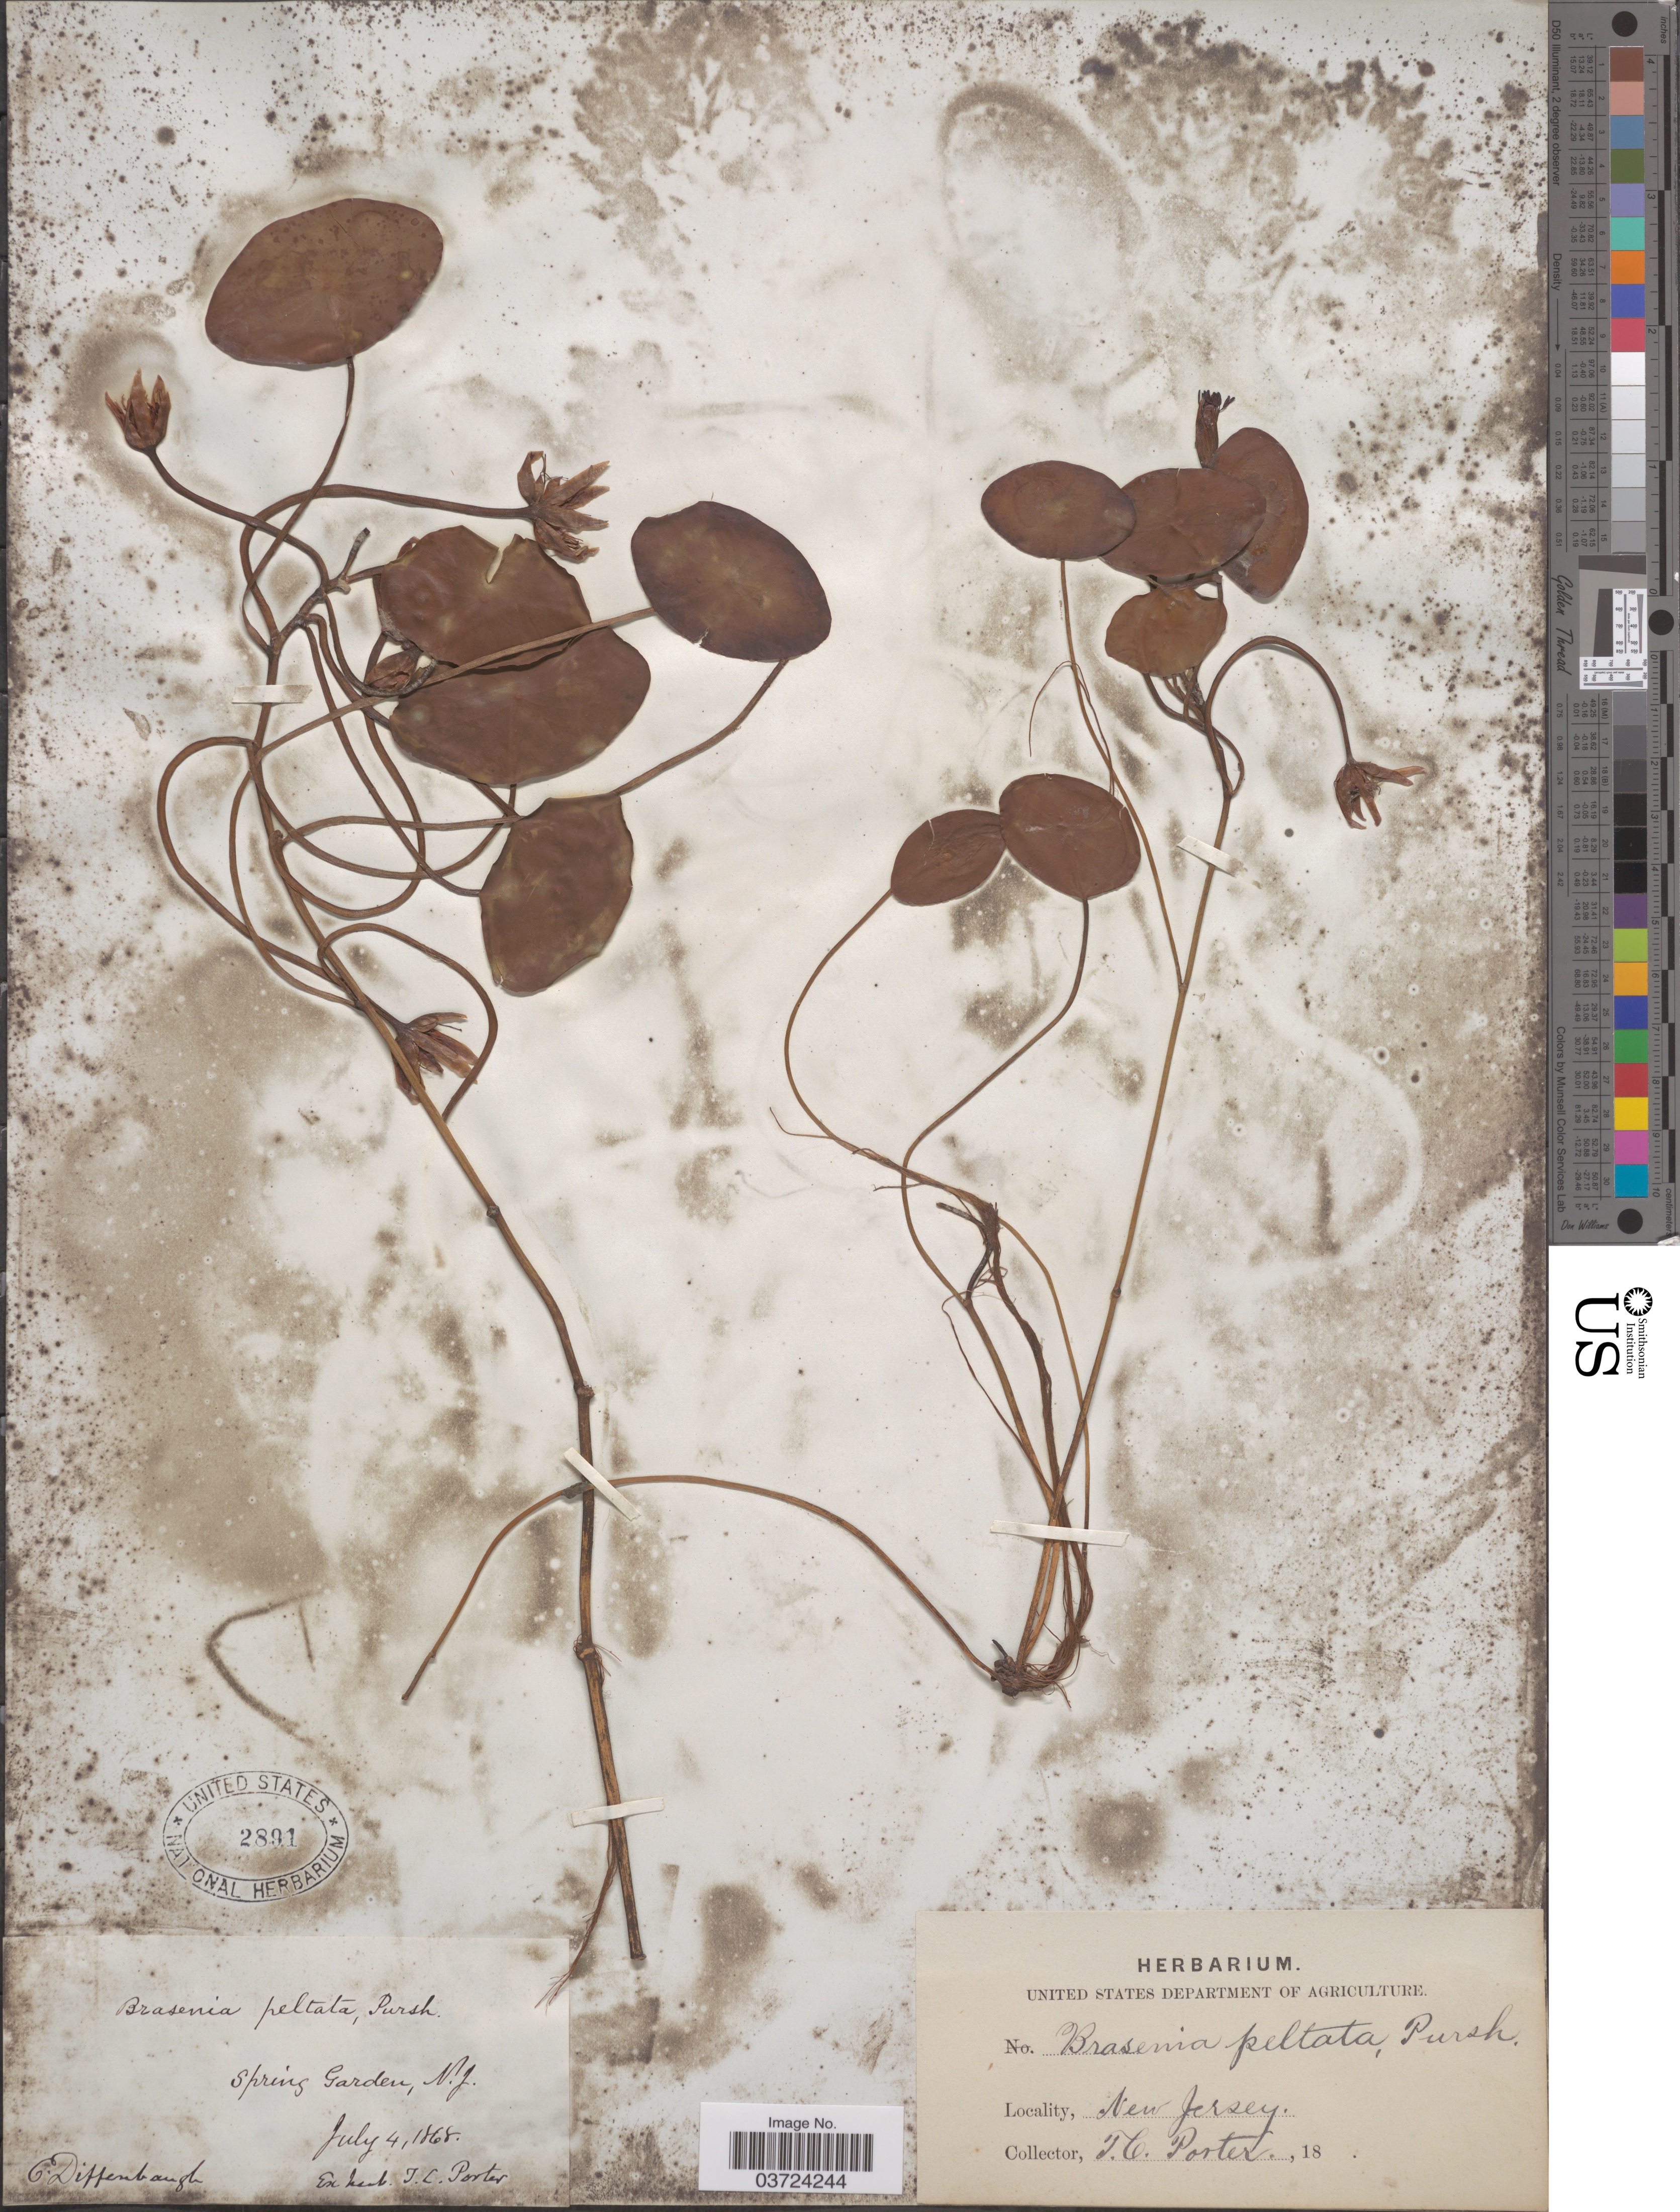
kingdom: Plantae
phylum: Tracheophyta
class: Magnoliopsida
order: Nymphaeales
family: Cabombaceae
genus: Brasenia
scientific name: Brasenia schreberi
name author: J.F. Gmel.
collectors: Diffenbaugh & T. Porter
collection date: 1868-07-04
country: United States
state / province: New Jersey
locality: Spring Garden.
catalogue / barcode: US 2891